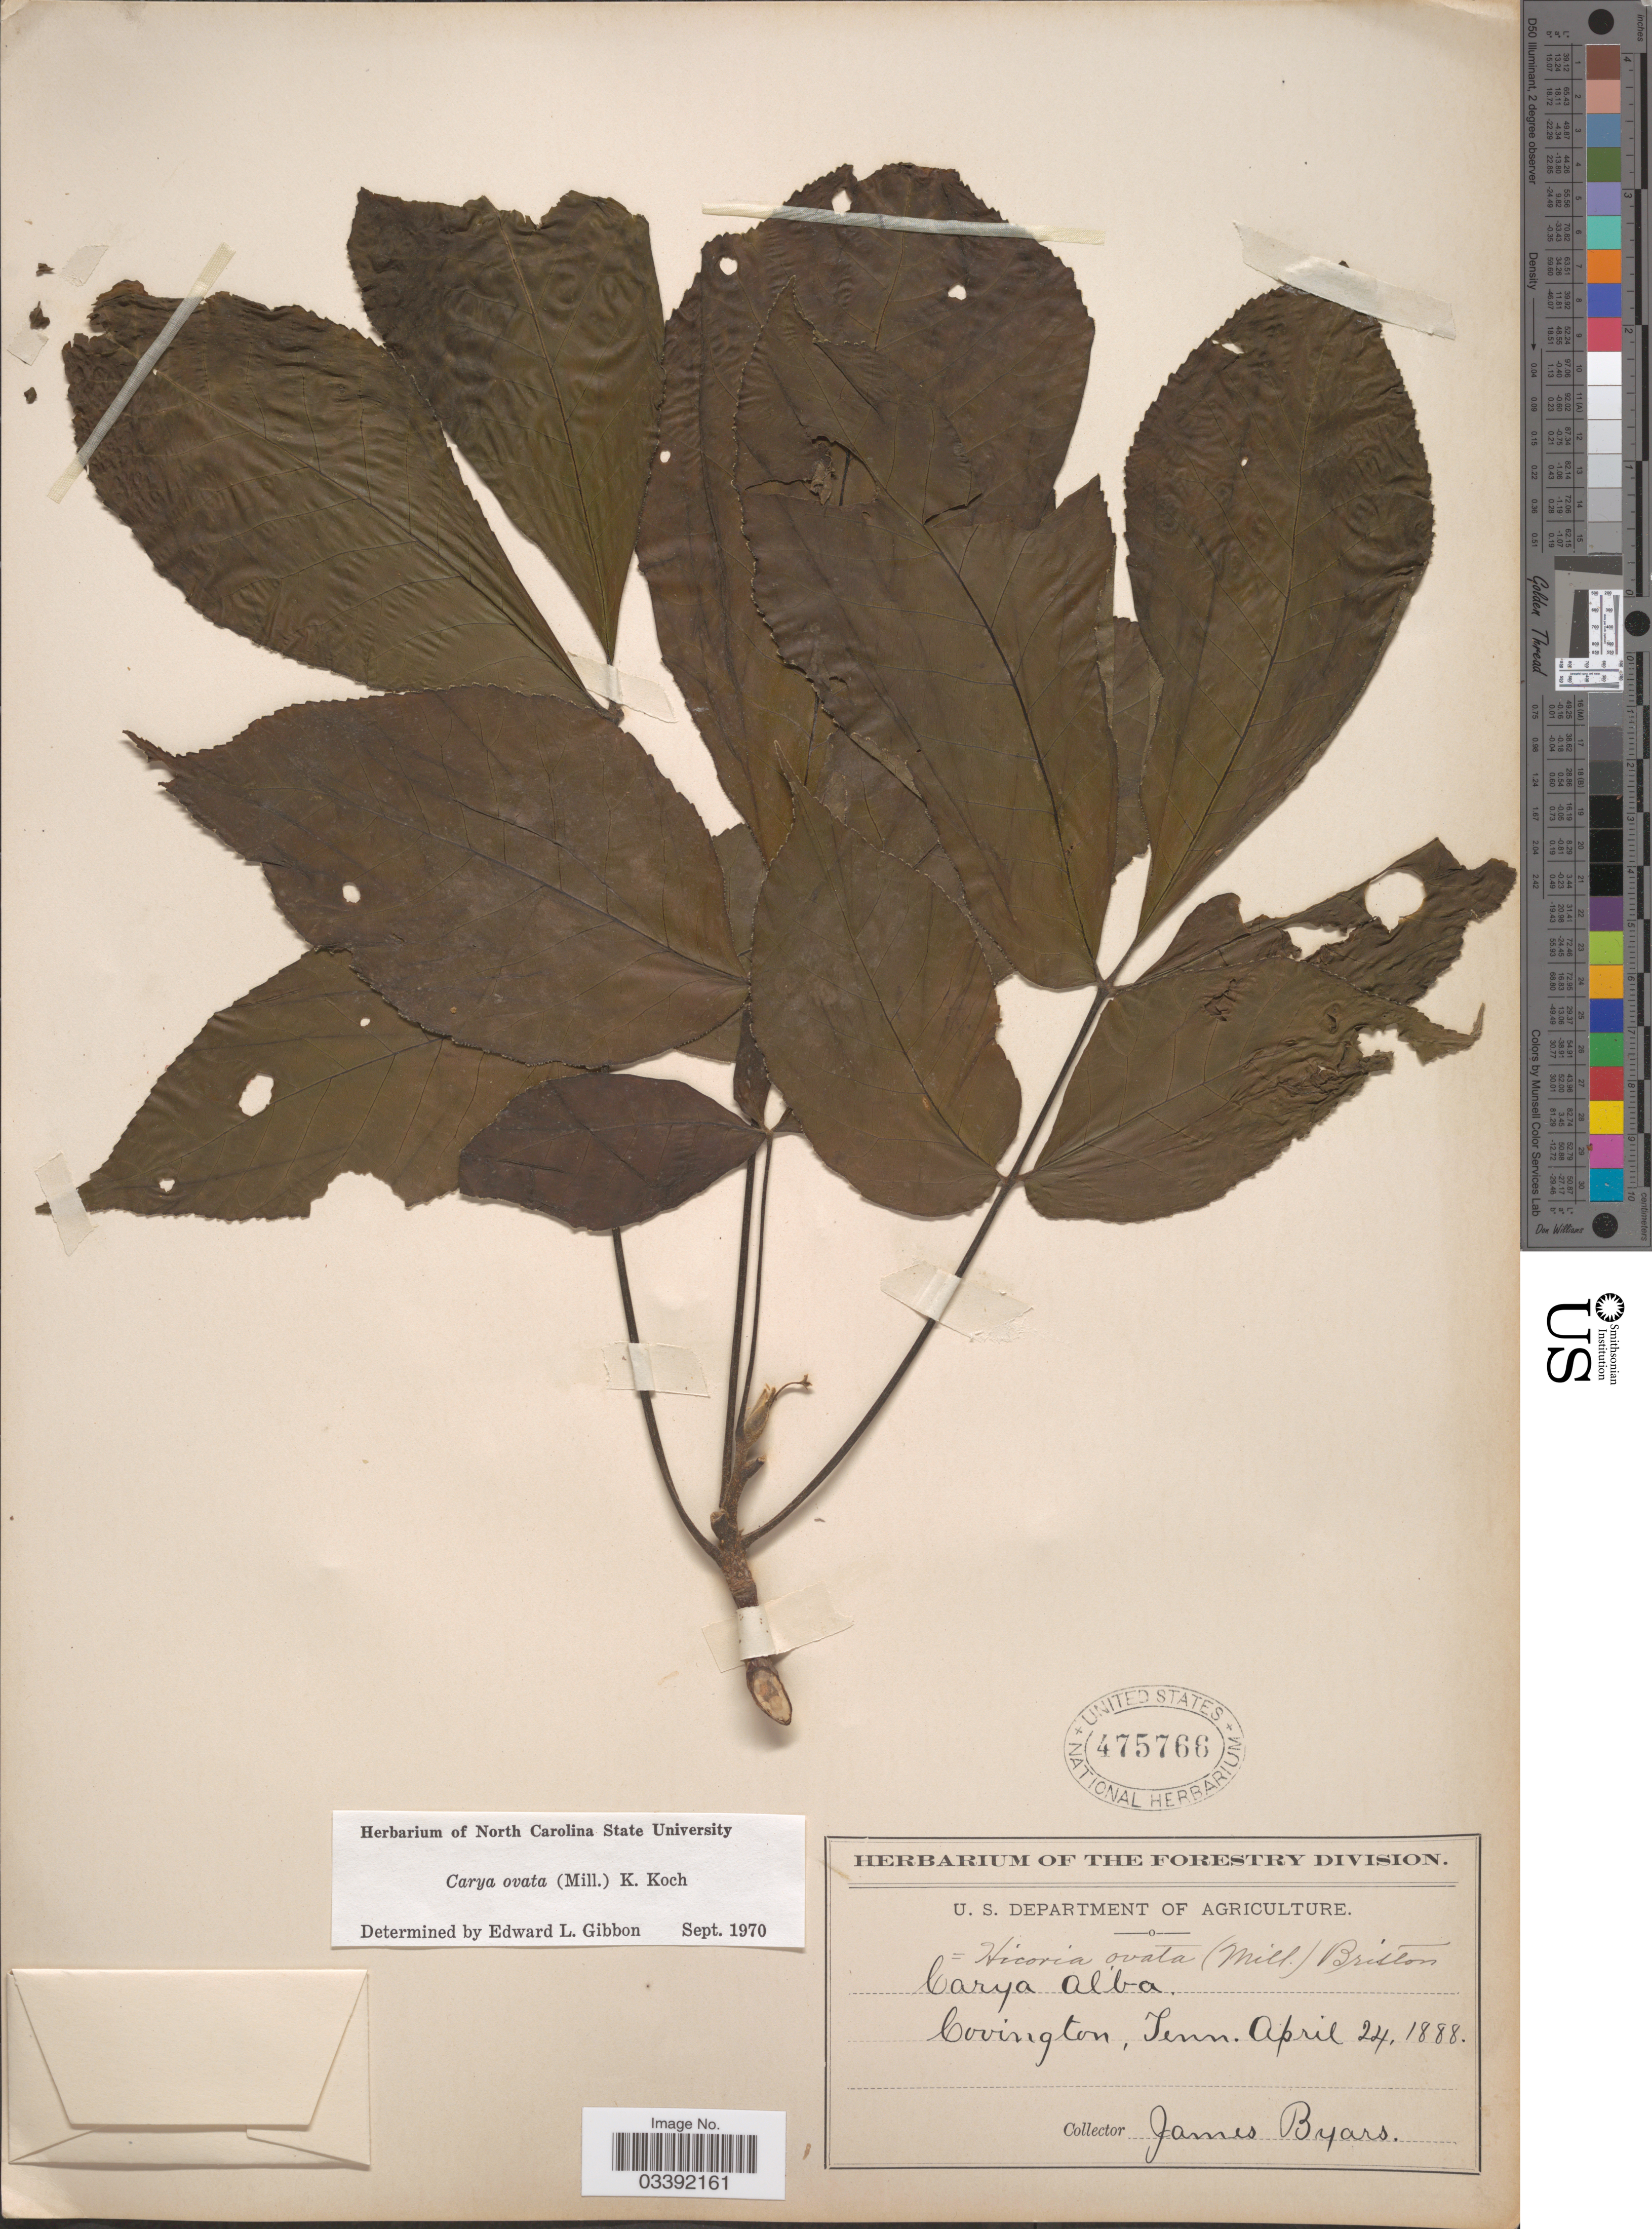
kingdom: Plantae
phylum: Tracheophyta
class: Magnoliopsida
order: Fagales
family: Juglandaceae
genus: Carya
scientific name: Carya ovata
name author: (Mill.) K. Koch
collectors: J. Byars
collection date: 1888-07-24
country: United States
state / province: Tennessee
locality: Covington.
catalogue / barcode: US 475766